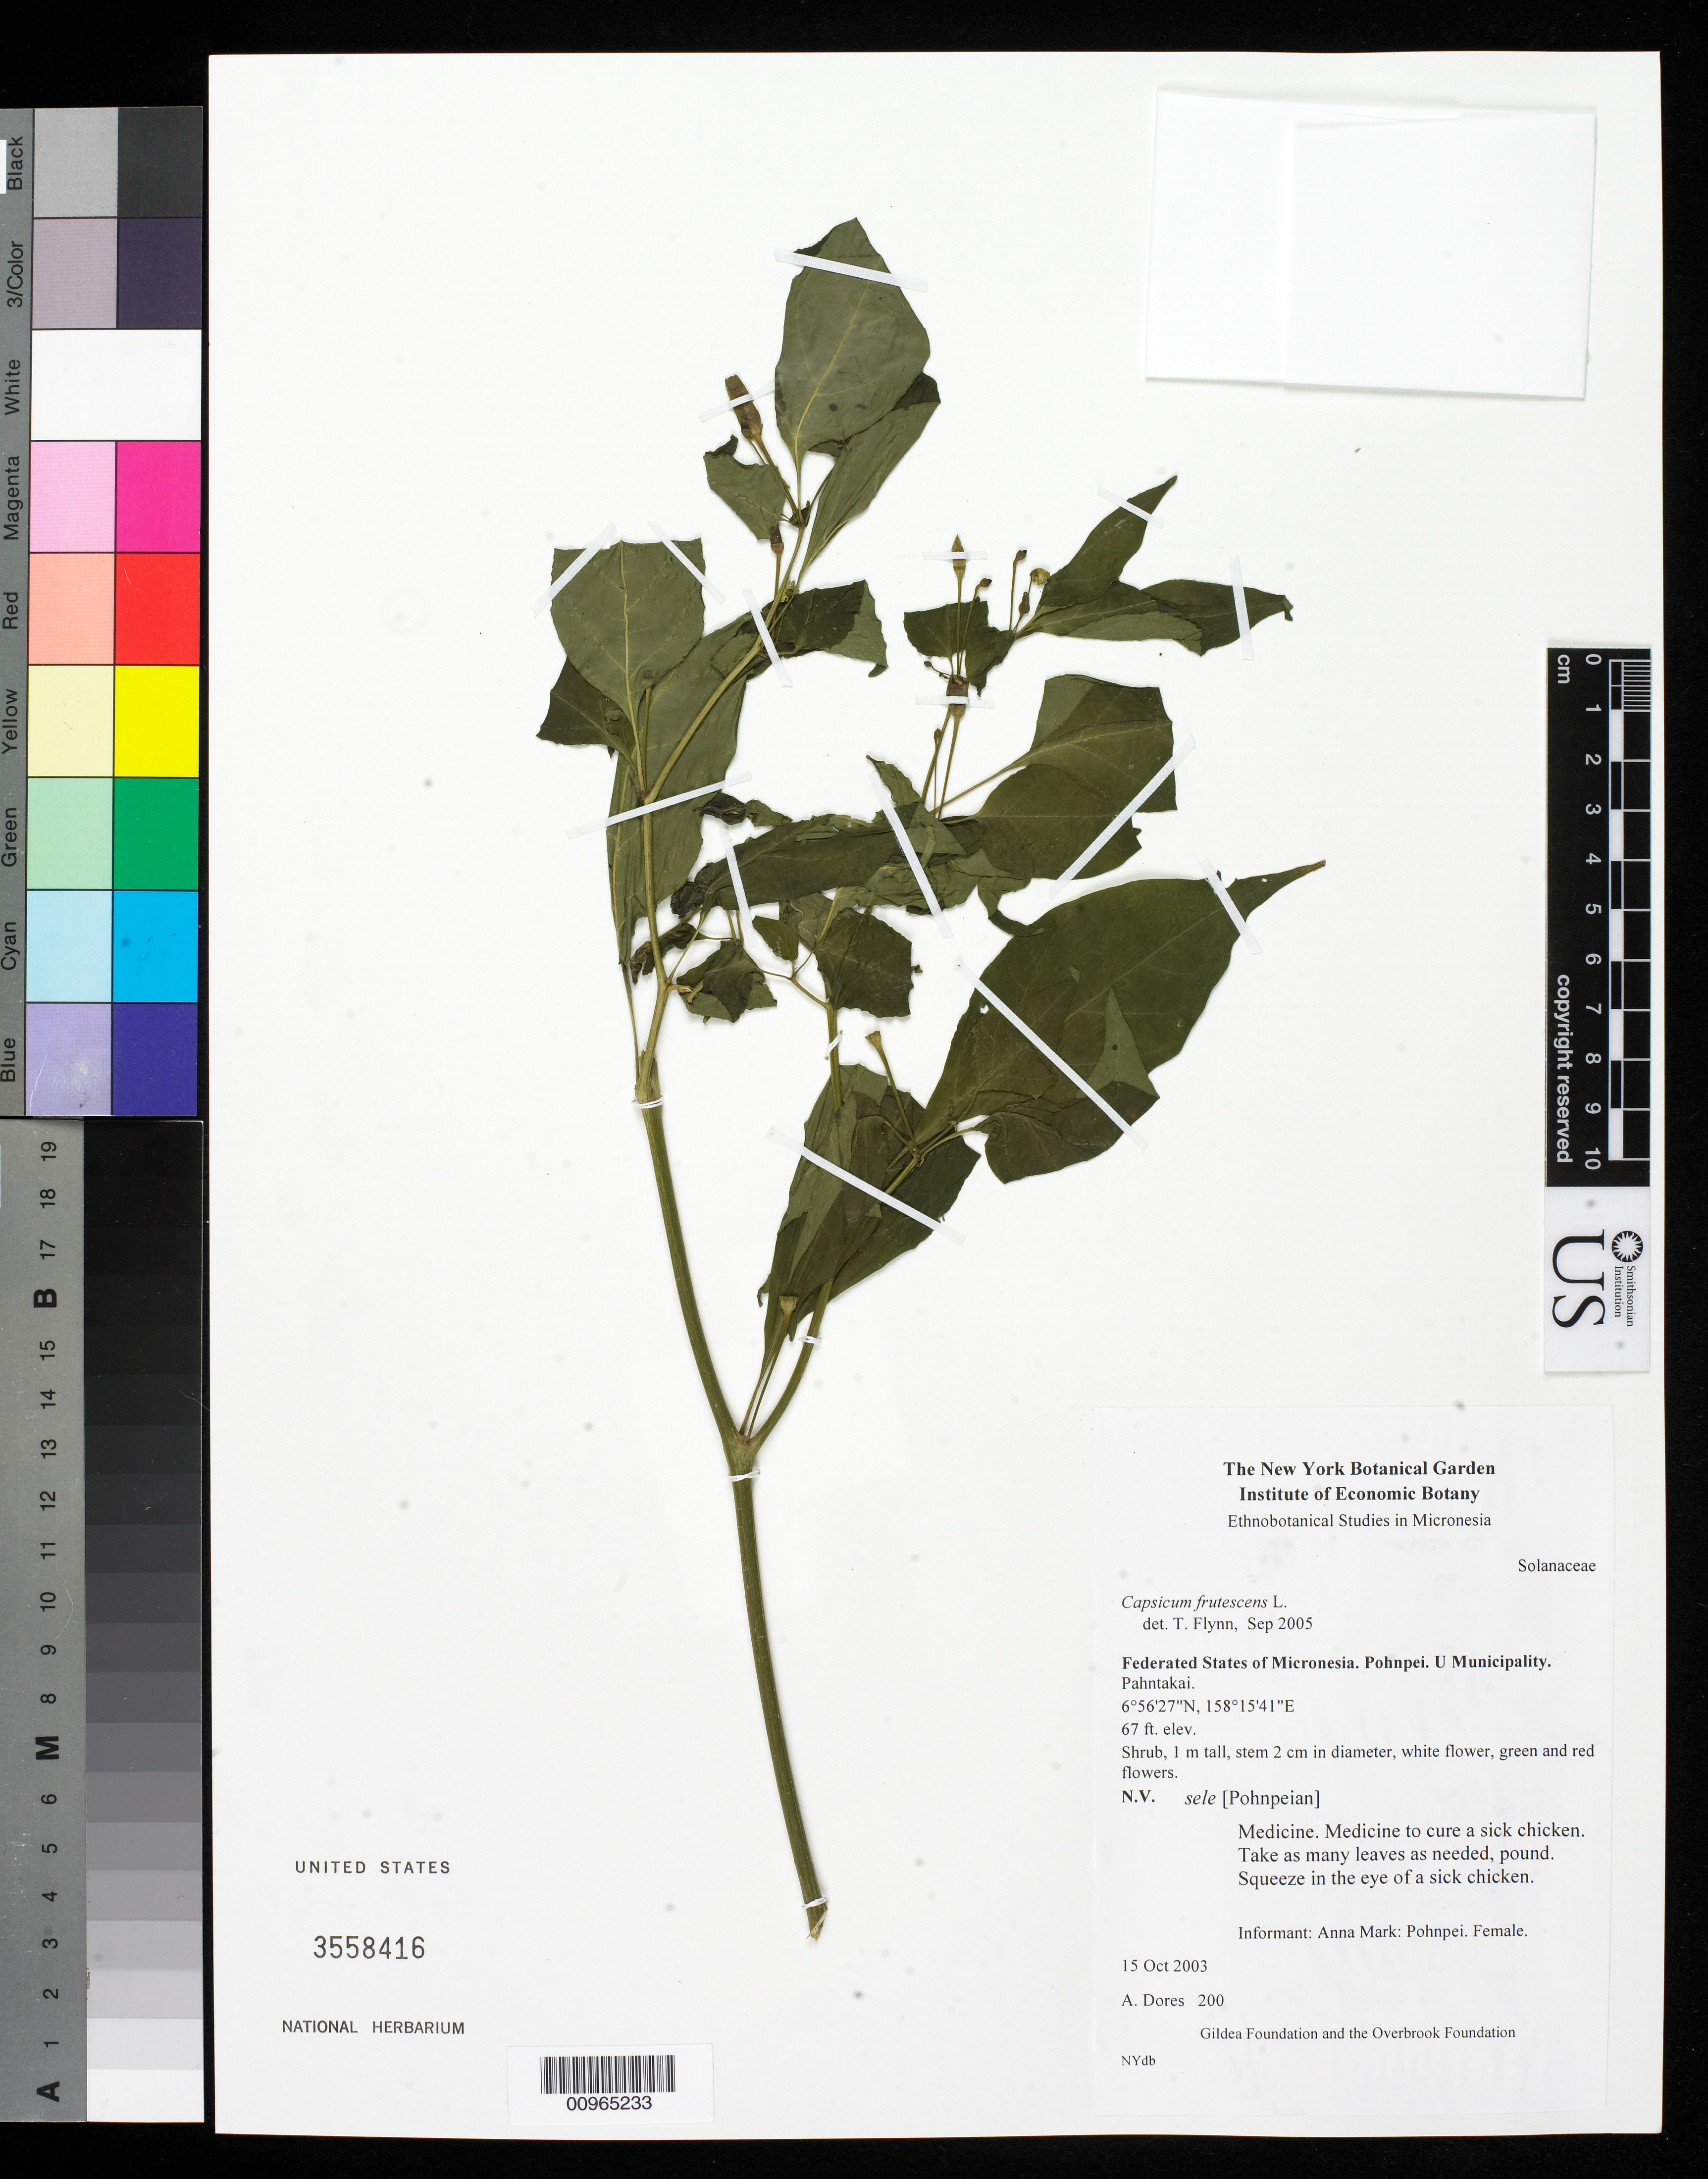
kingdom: Plantae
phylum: Tracheophyta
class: Magnoliopsida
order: Solanales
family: Solanaceae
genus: Capsicum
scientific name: Capsicum frutescens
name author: L.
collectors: A. Dores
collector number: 200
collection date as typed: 15 Oct 2003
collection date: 2003-10-15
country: Micronesia, Federated States of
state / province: Pohnpei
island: Pohnpei [Ponape]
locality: Pahntakai, U Muncipality, Pohnpei, Micronesia.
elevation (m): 20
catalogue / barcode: US 3558416